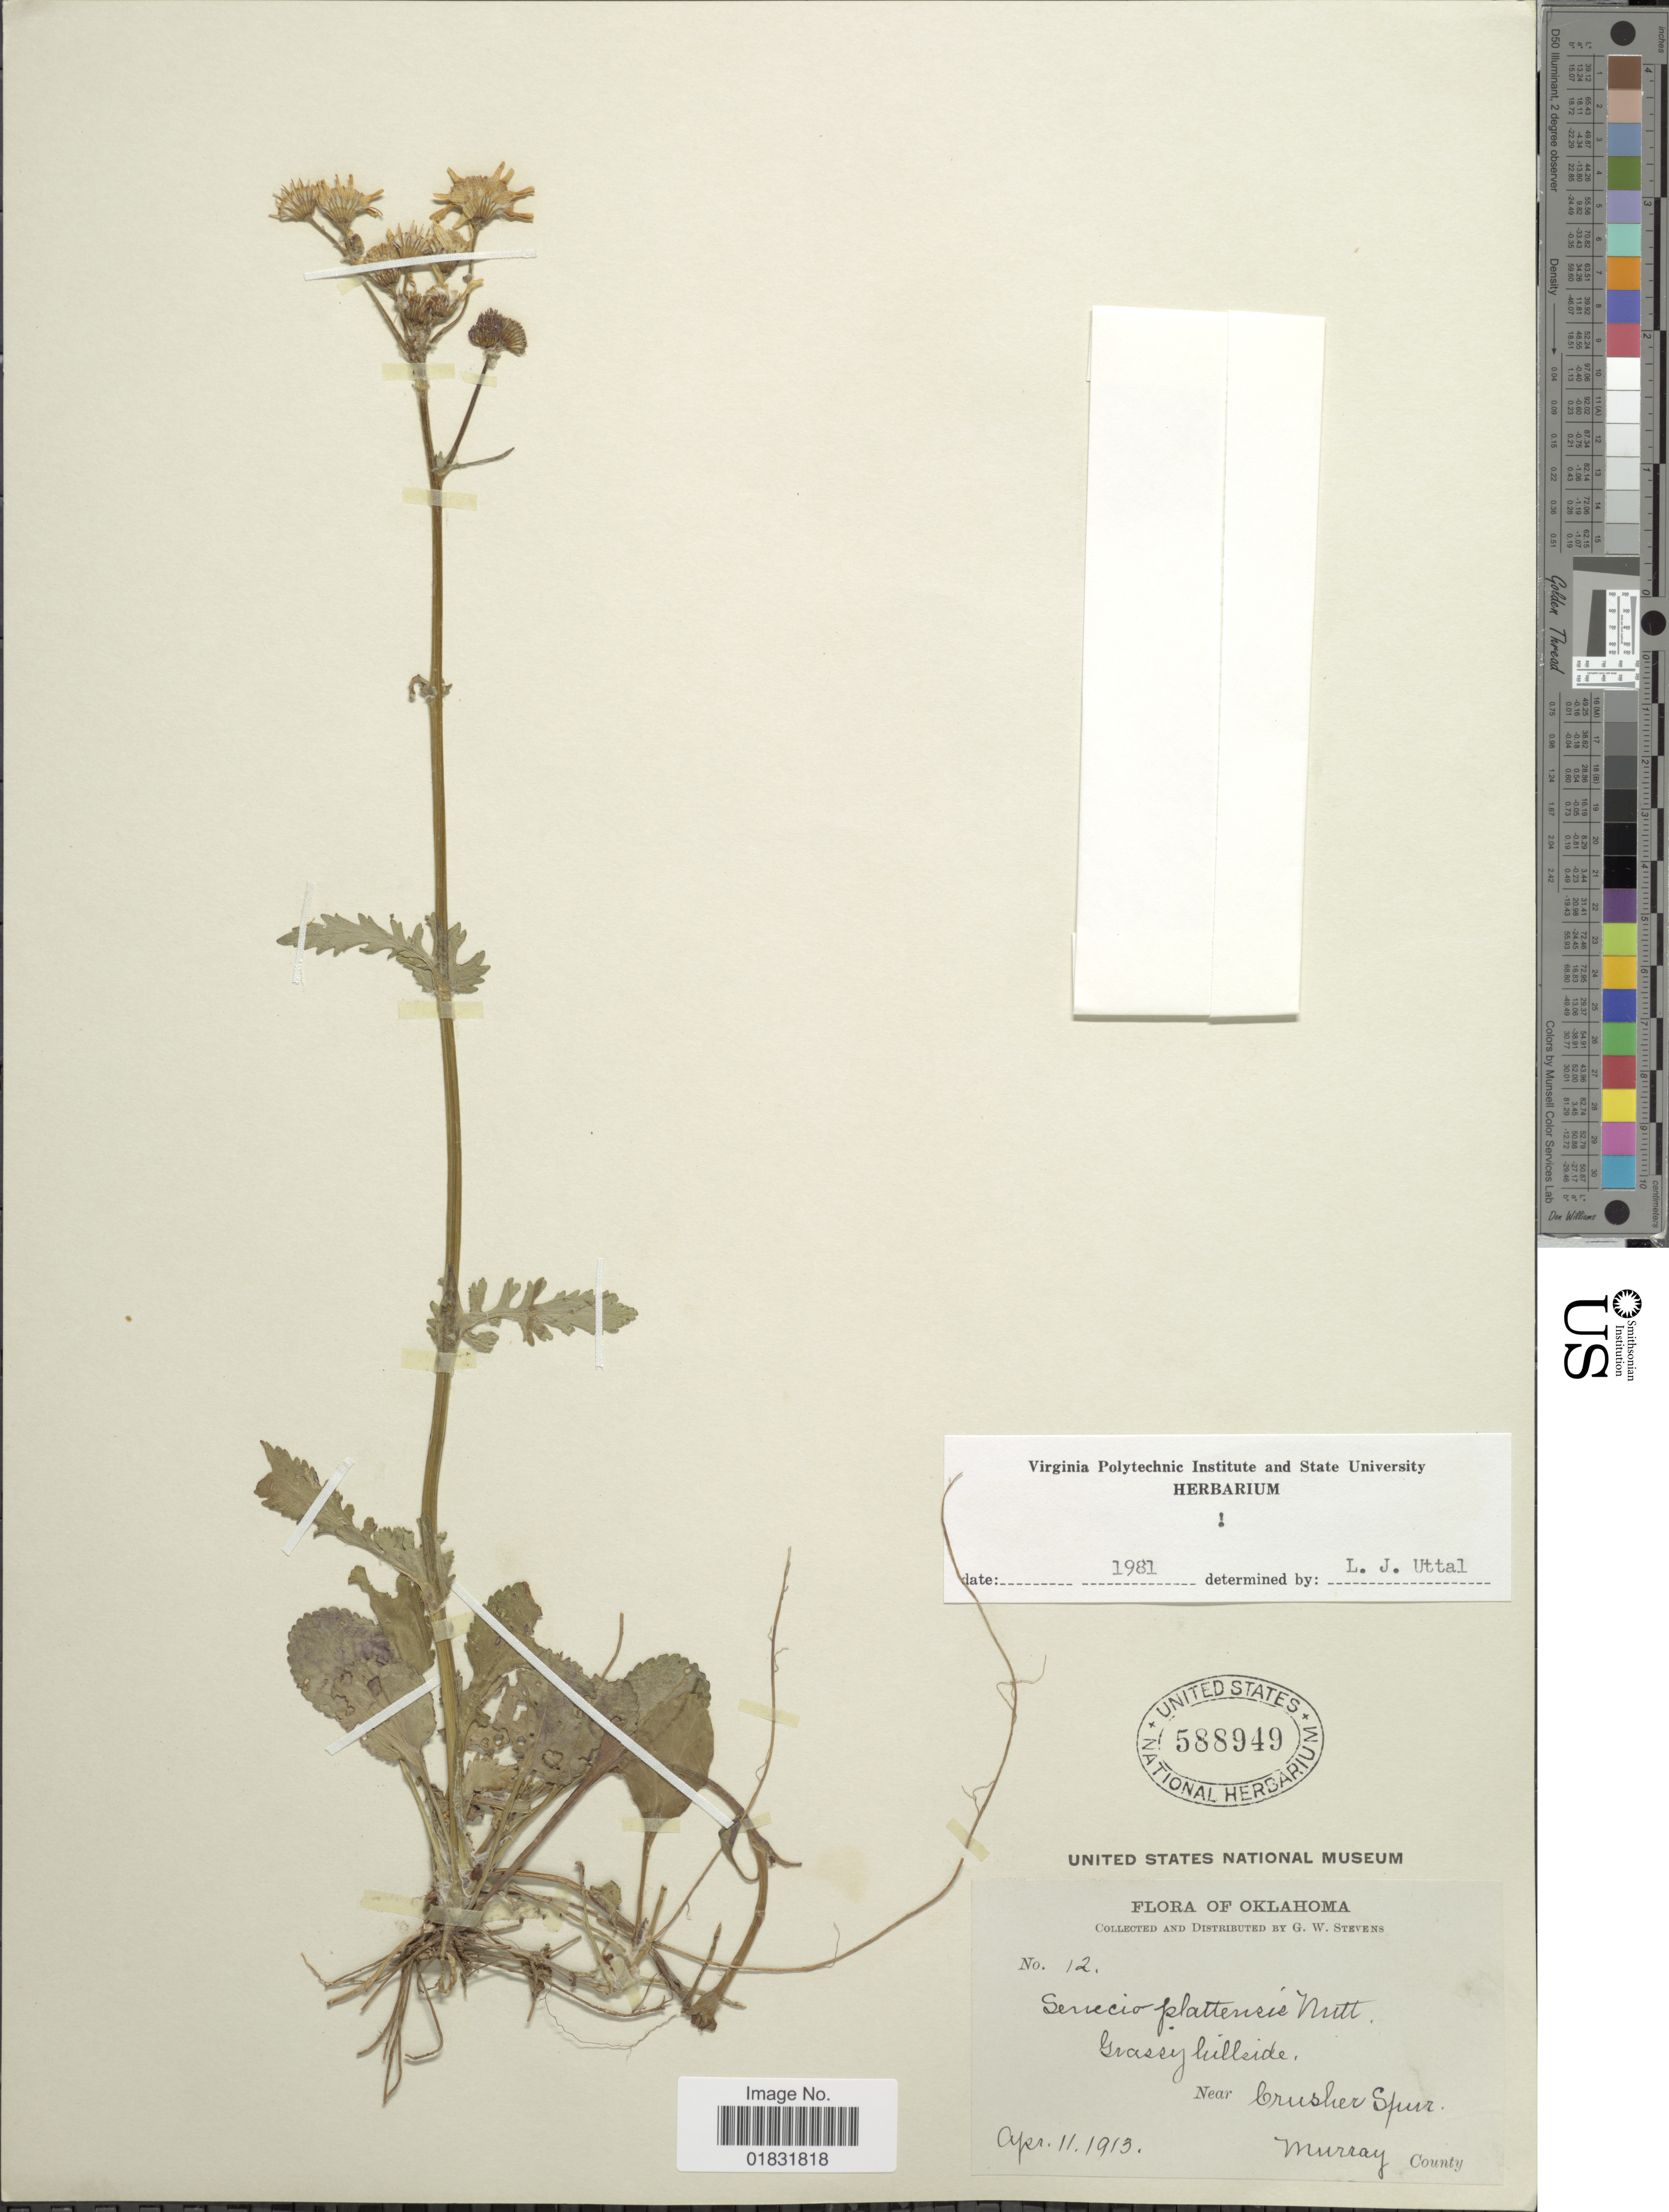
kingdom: Plantae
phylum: Tracheophyta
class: Magnoliopsida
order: Asterales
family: Asteraceae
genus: Packera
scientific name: Packera plattensis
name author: W.A. Weber & Á. Löve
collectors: G. W. Stevens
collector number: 12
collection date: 1913-04-11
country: United States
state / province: Oklahoma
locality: Grassy hillside, Near Crushes Spur, Murray County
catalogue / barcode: US 588949